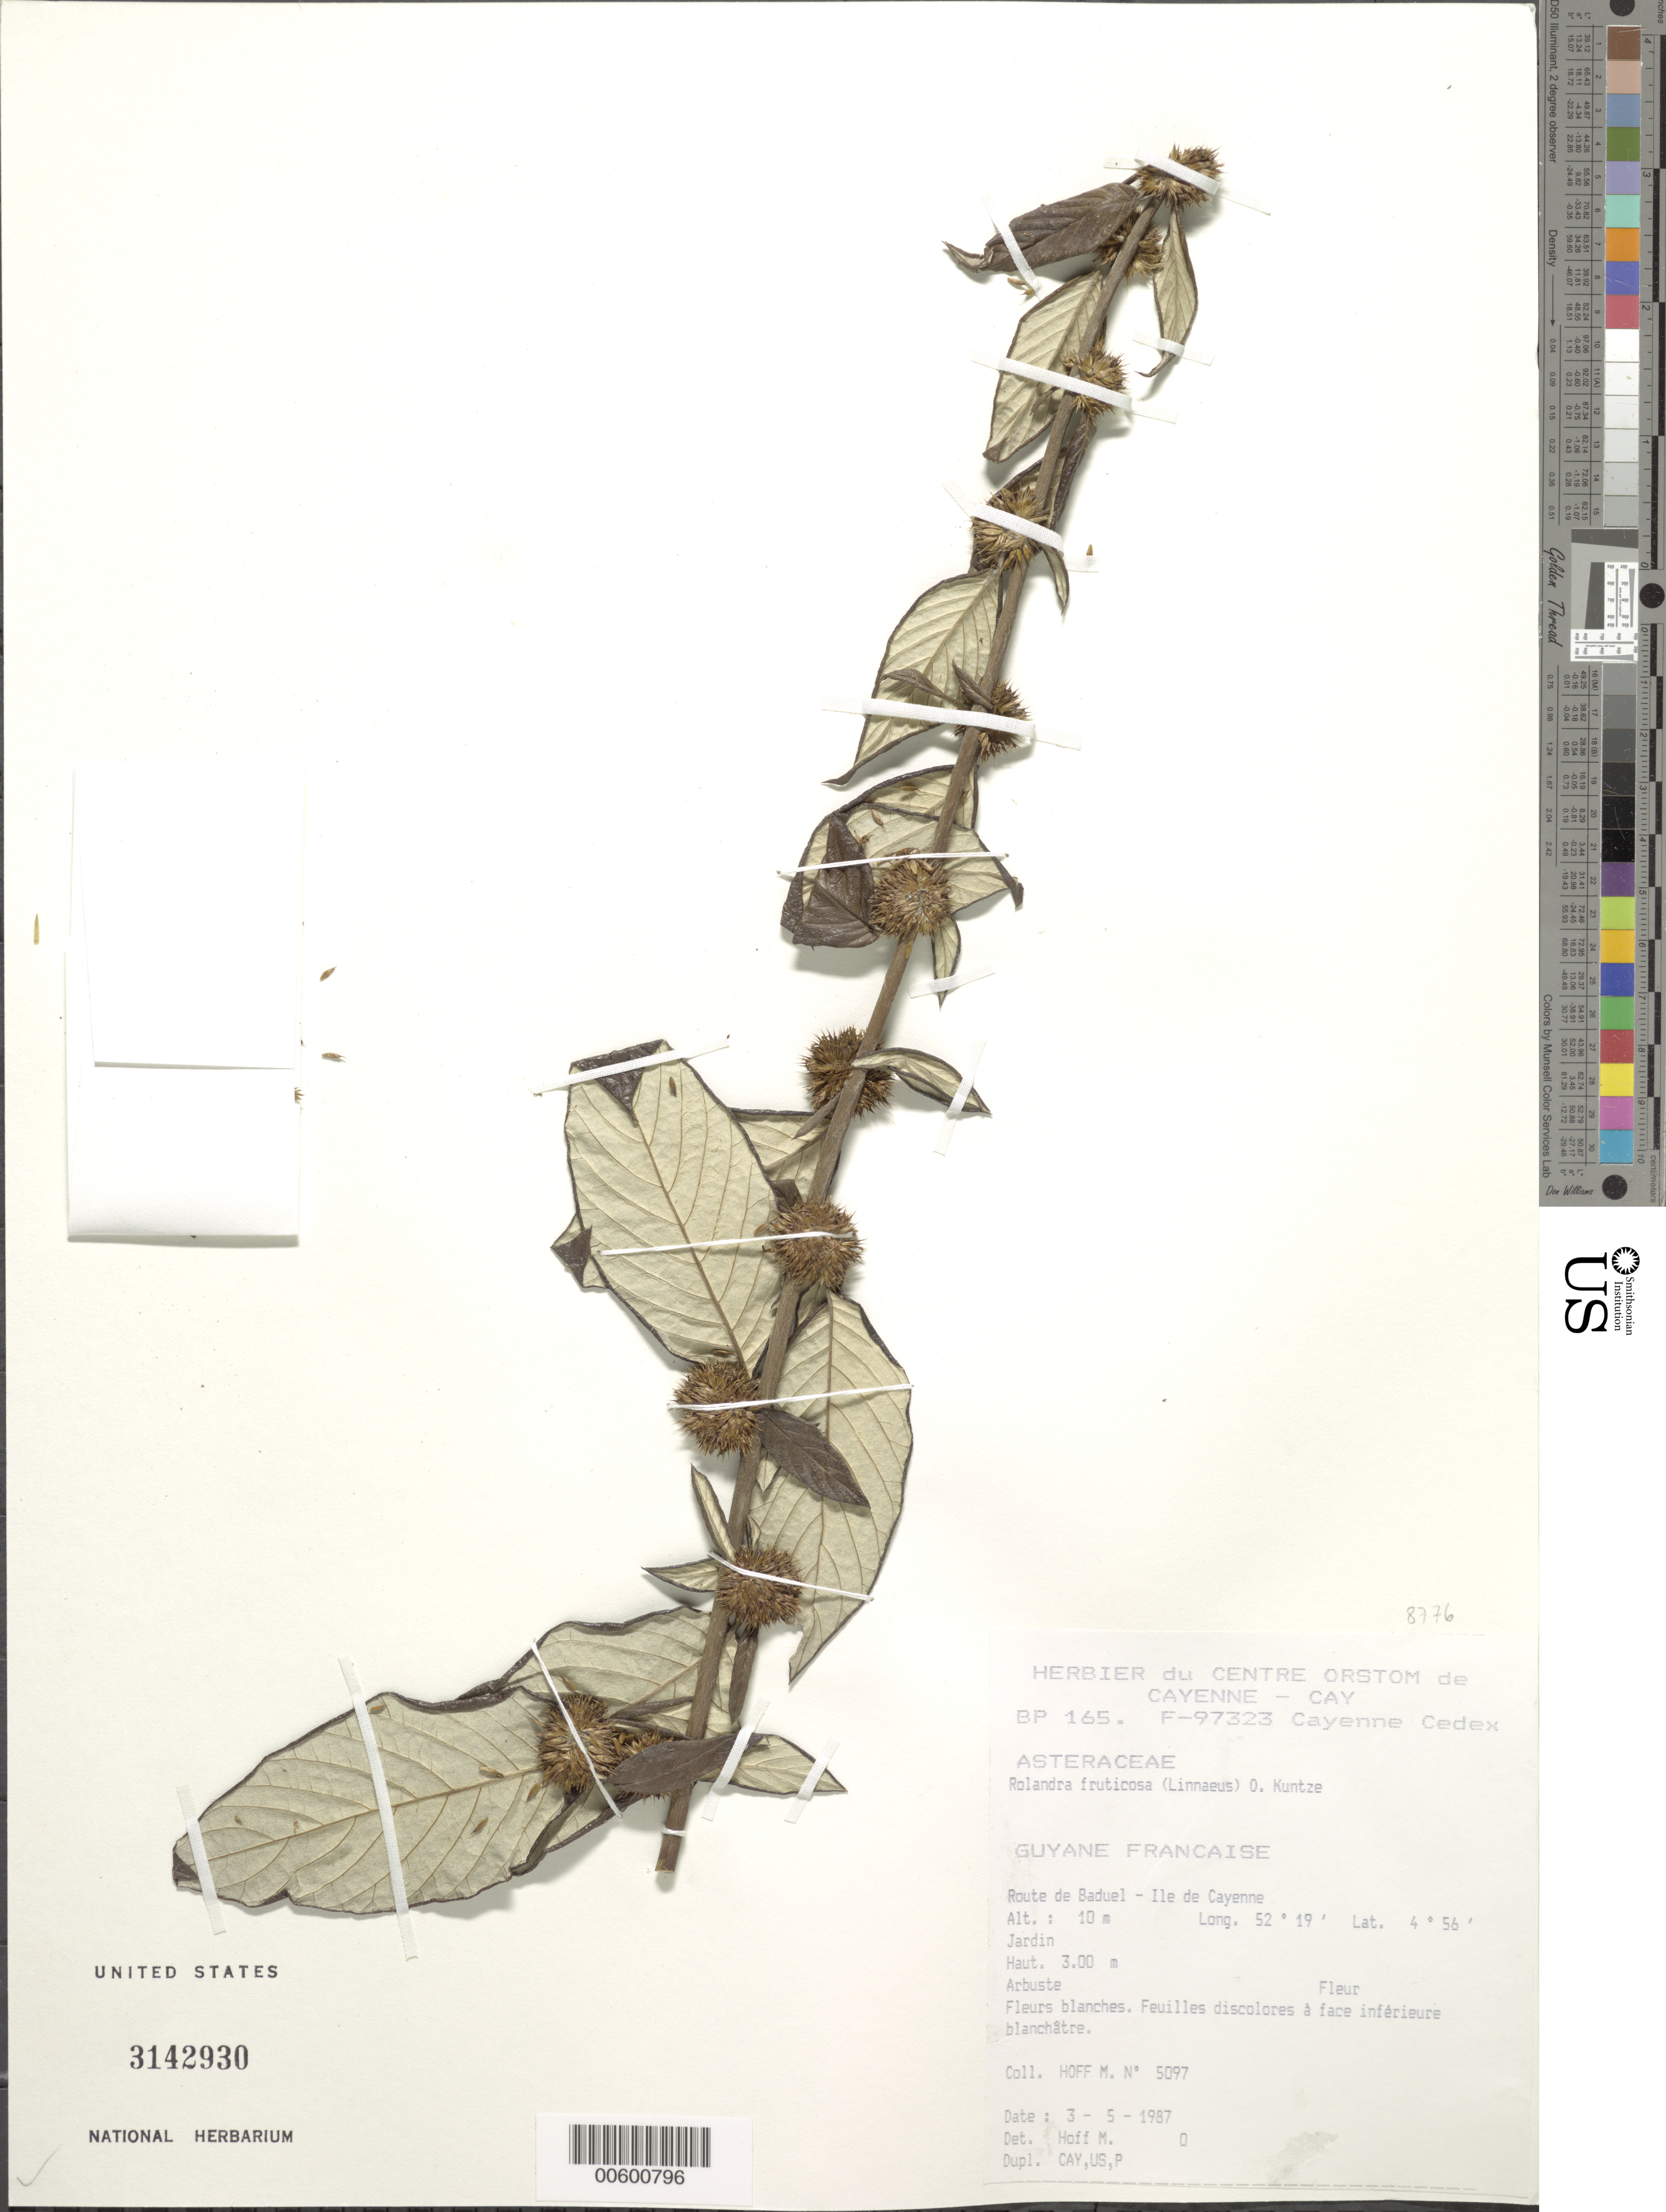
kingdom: Plantae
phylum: Tracheophyta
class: Magnoliopsida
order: Asterales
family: Asteraceae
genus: Rolandra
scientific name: Rolandra fruticosa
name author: (L.) Kuntze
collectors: M. Hoff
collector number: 5097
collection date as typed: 3-May-87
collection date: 1987-05-03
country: French Guiana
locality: Ile de Cayenne, Route de Baduel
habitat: Jardin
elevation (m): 10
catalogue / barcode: US 3142930